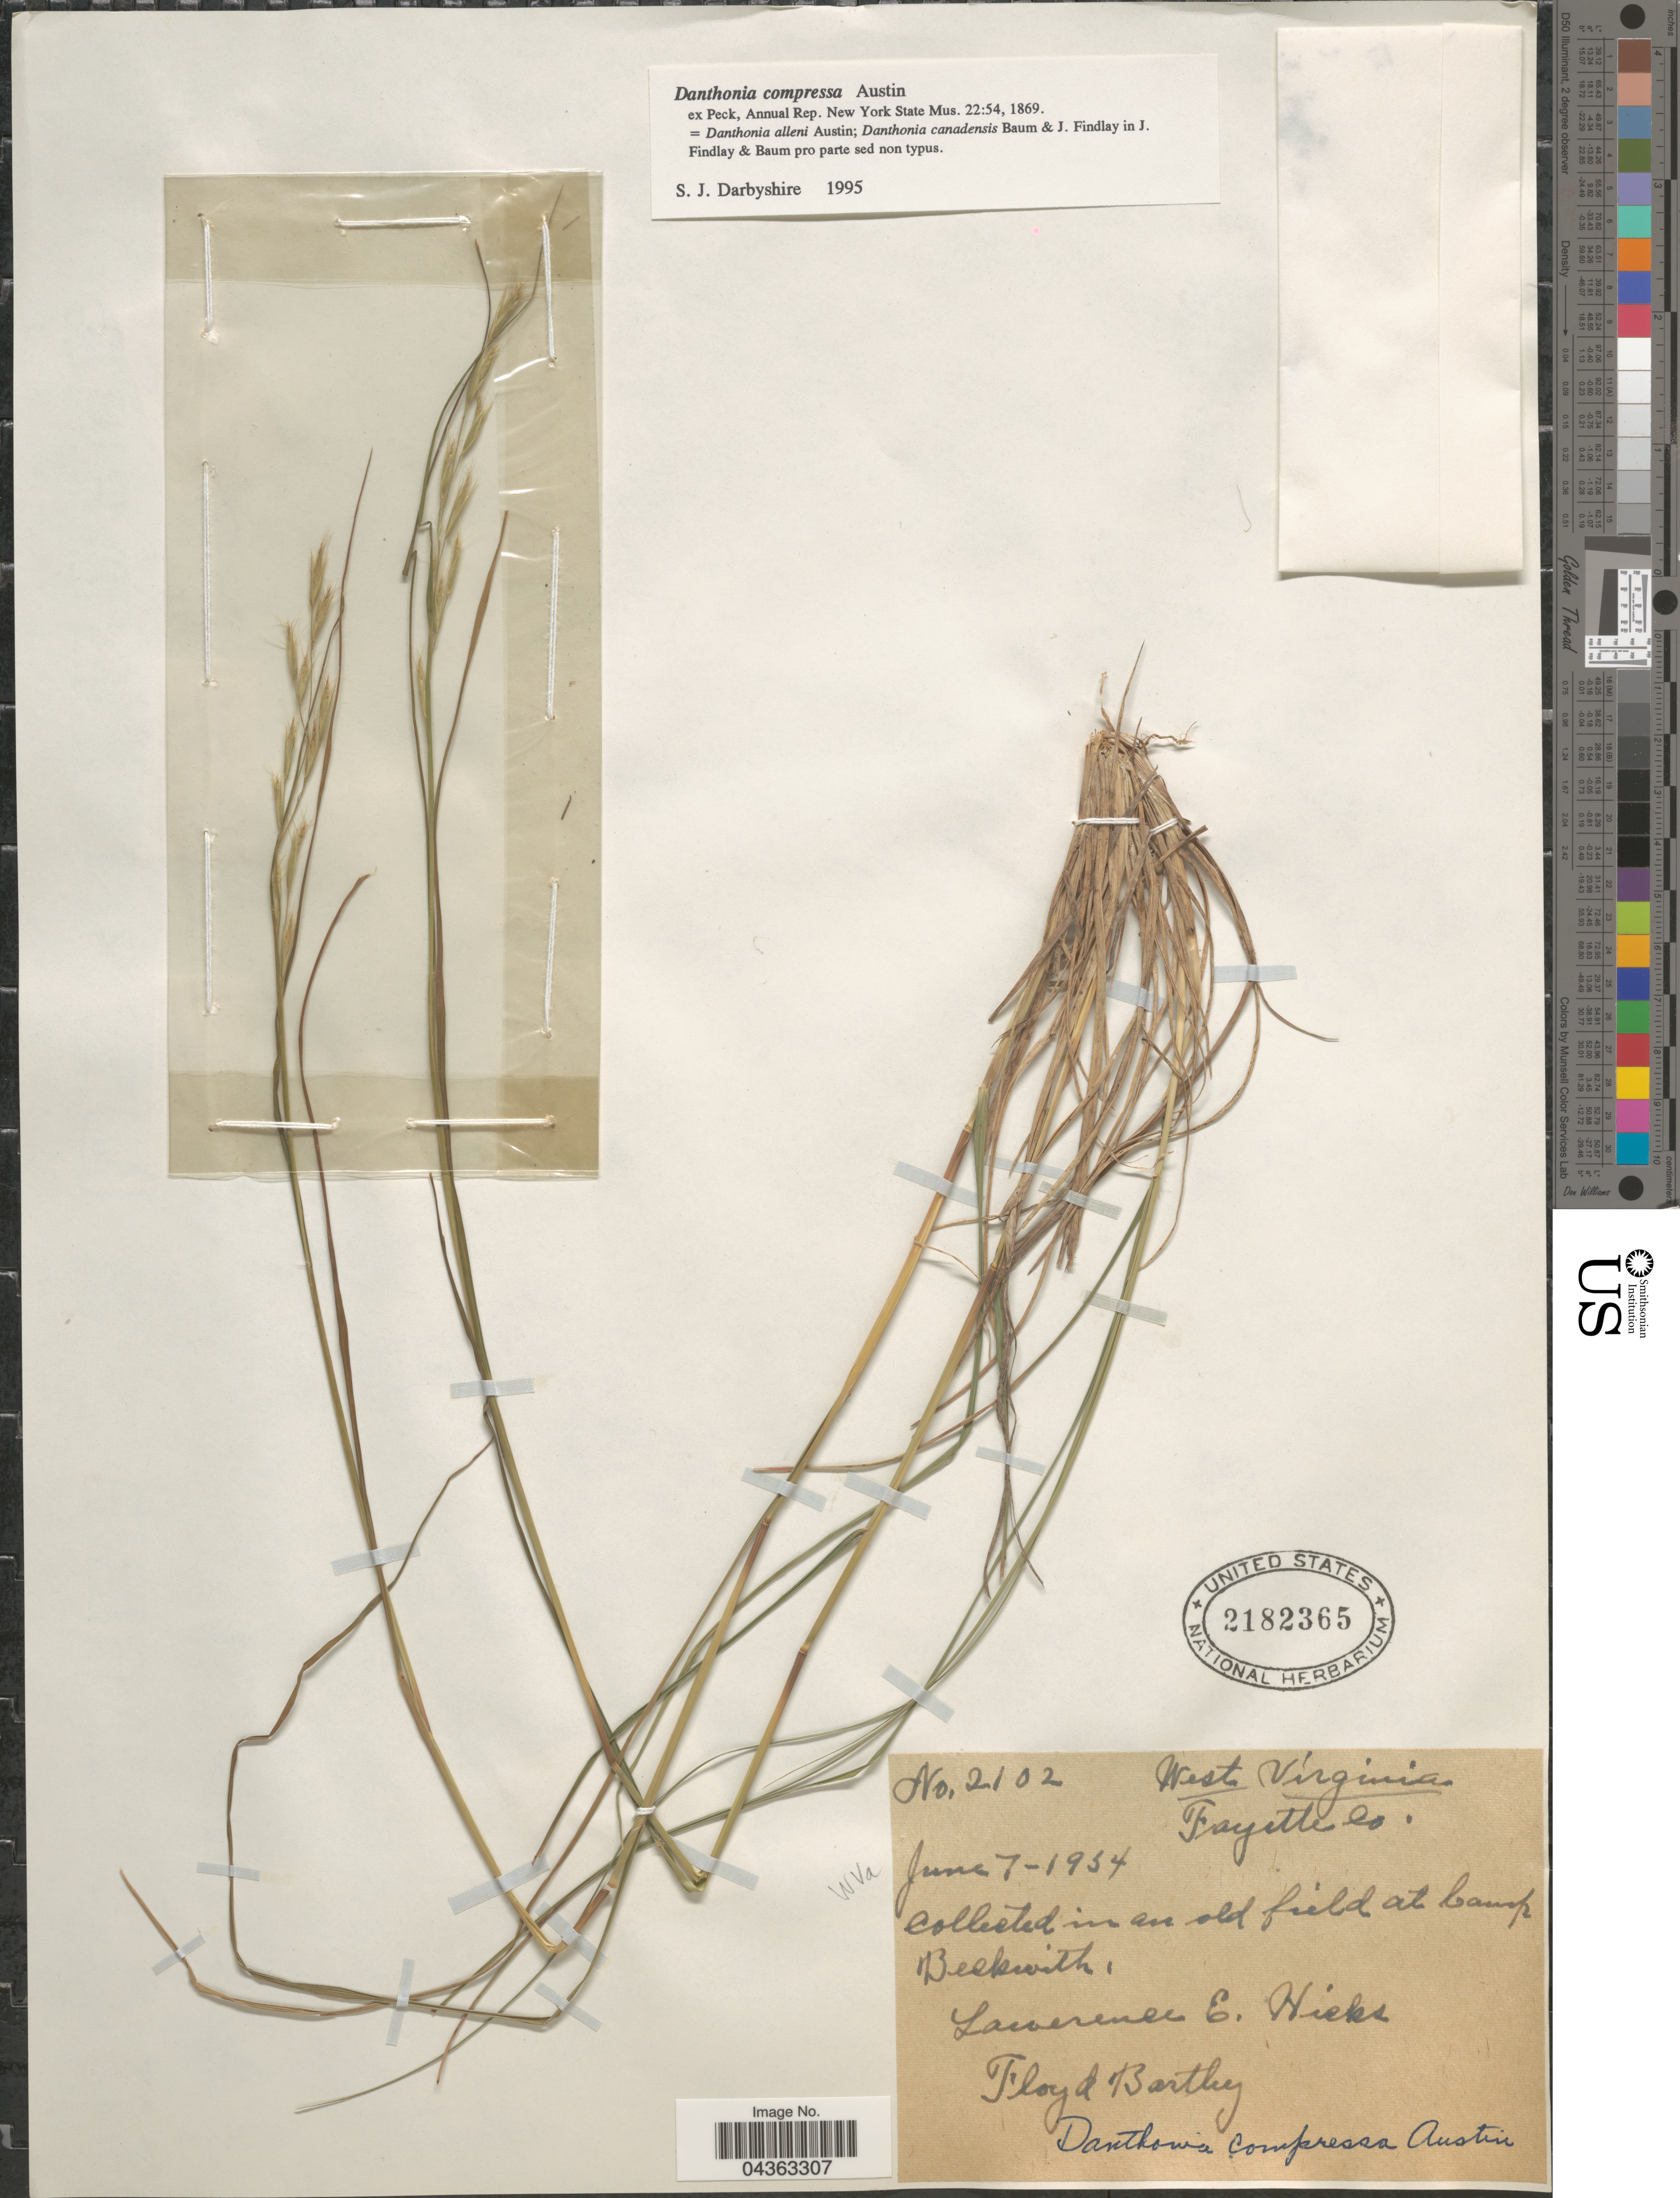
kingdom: Plantae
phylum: Tracheophyta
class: Liliopsida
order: Poales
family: Poaceae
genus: Danthonia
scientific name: Danthonia compressa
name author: Austin in F. Peck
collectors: L. E. Hicks & F. Bartley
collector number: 2102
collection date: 1954-06-07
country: United States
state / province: West Virginia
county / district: Fayette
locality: Fayette Co. In an old field at Camp Beckwith.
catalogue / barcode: US 2182365